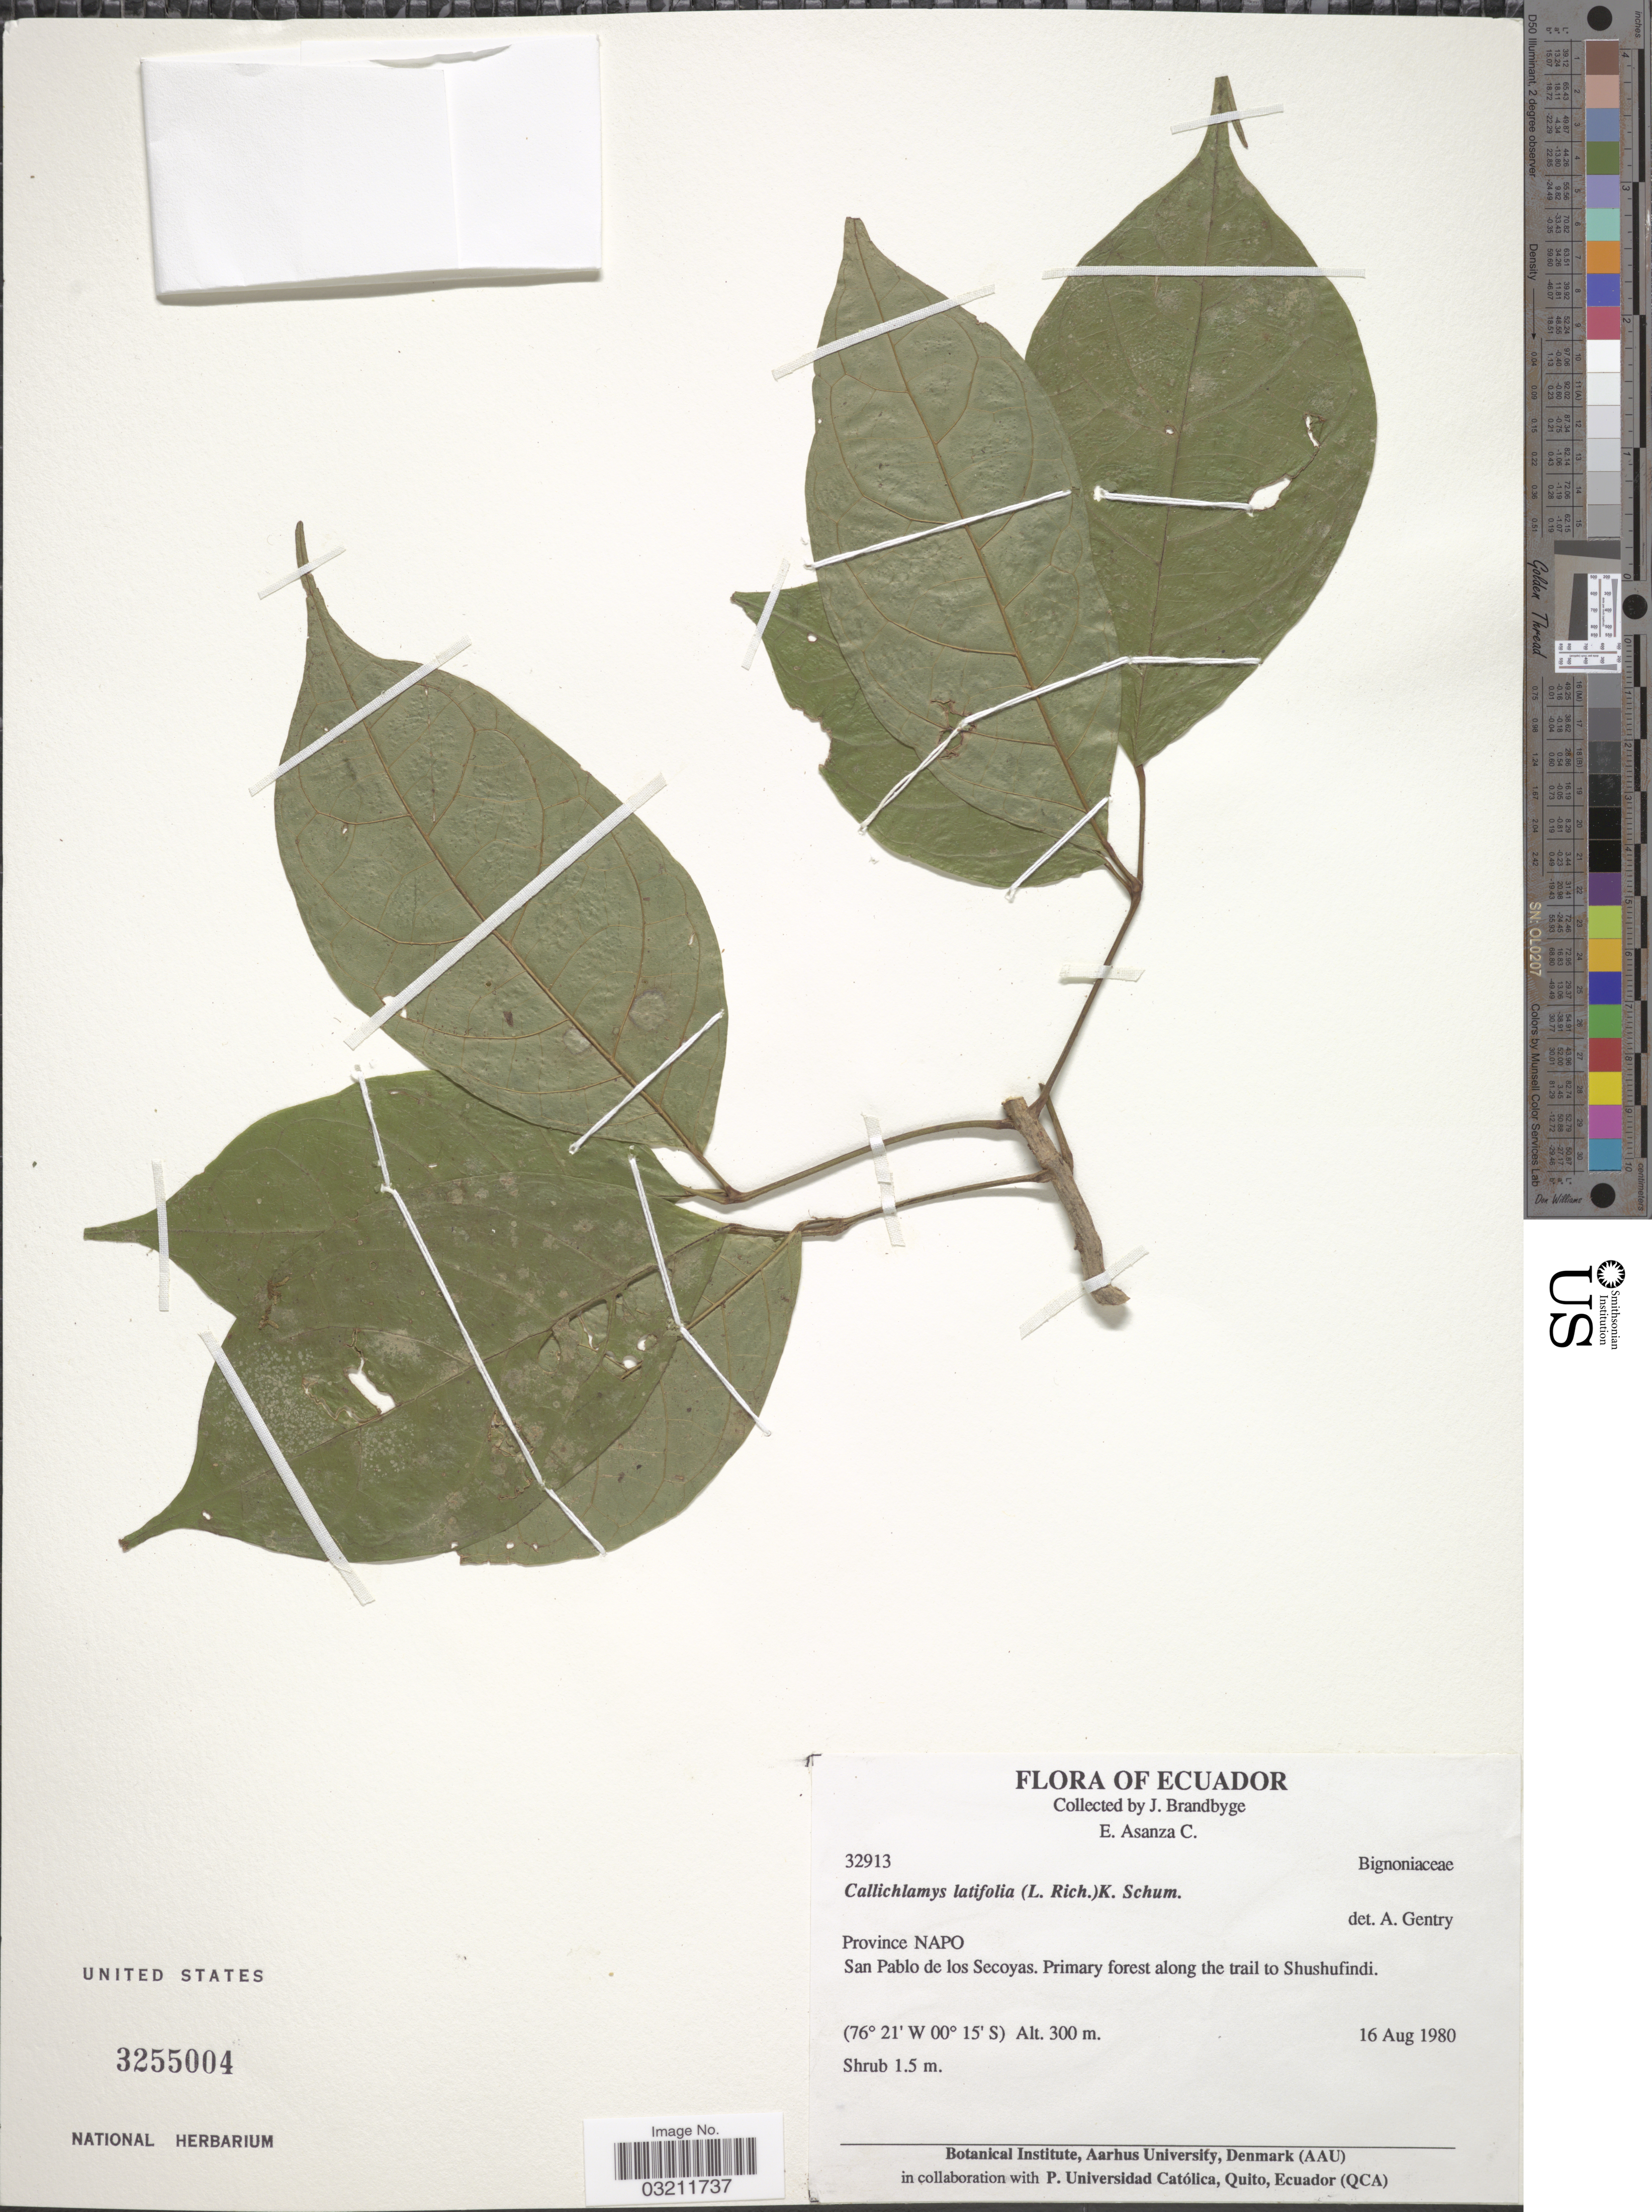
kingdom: Plantae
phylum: Tracheophyta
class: Magnoliopsida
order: Lamiales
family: Bignoniaceae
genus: Callichlamys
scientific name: Callichlamys latifolia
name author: (Rich.) K. Schum.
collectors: J. Brandbyge & E. Asanza C.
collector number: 32913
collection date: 1980-08-16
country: Ecuador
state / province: Napo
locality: San Pablo de los Secoyas. Primary forest along the trail to Shushufindi.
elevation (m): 300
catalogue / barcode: US 3255004